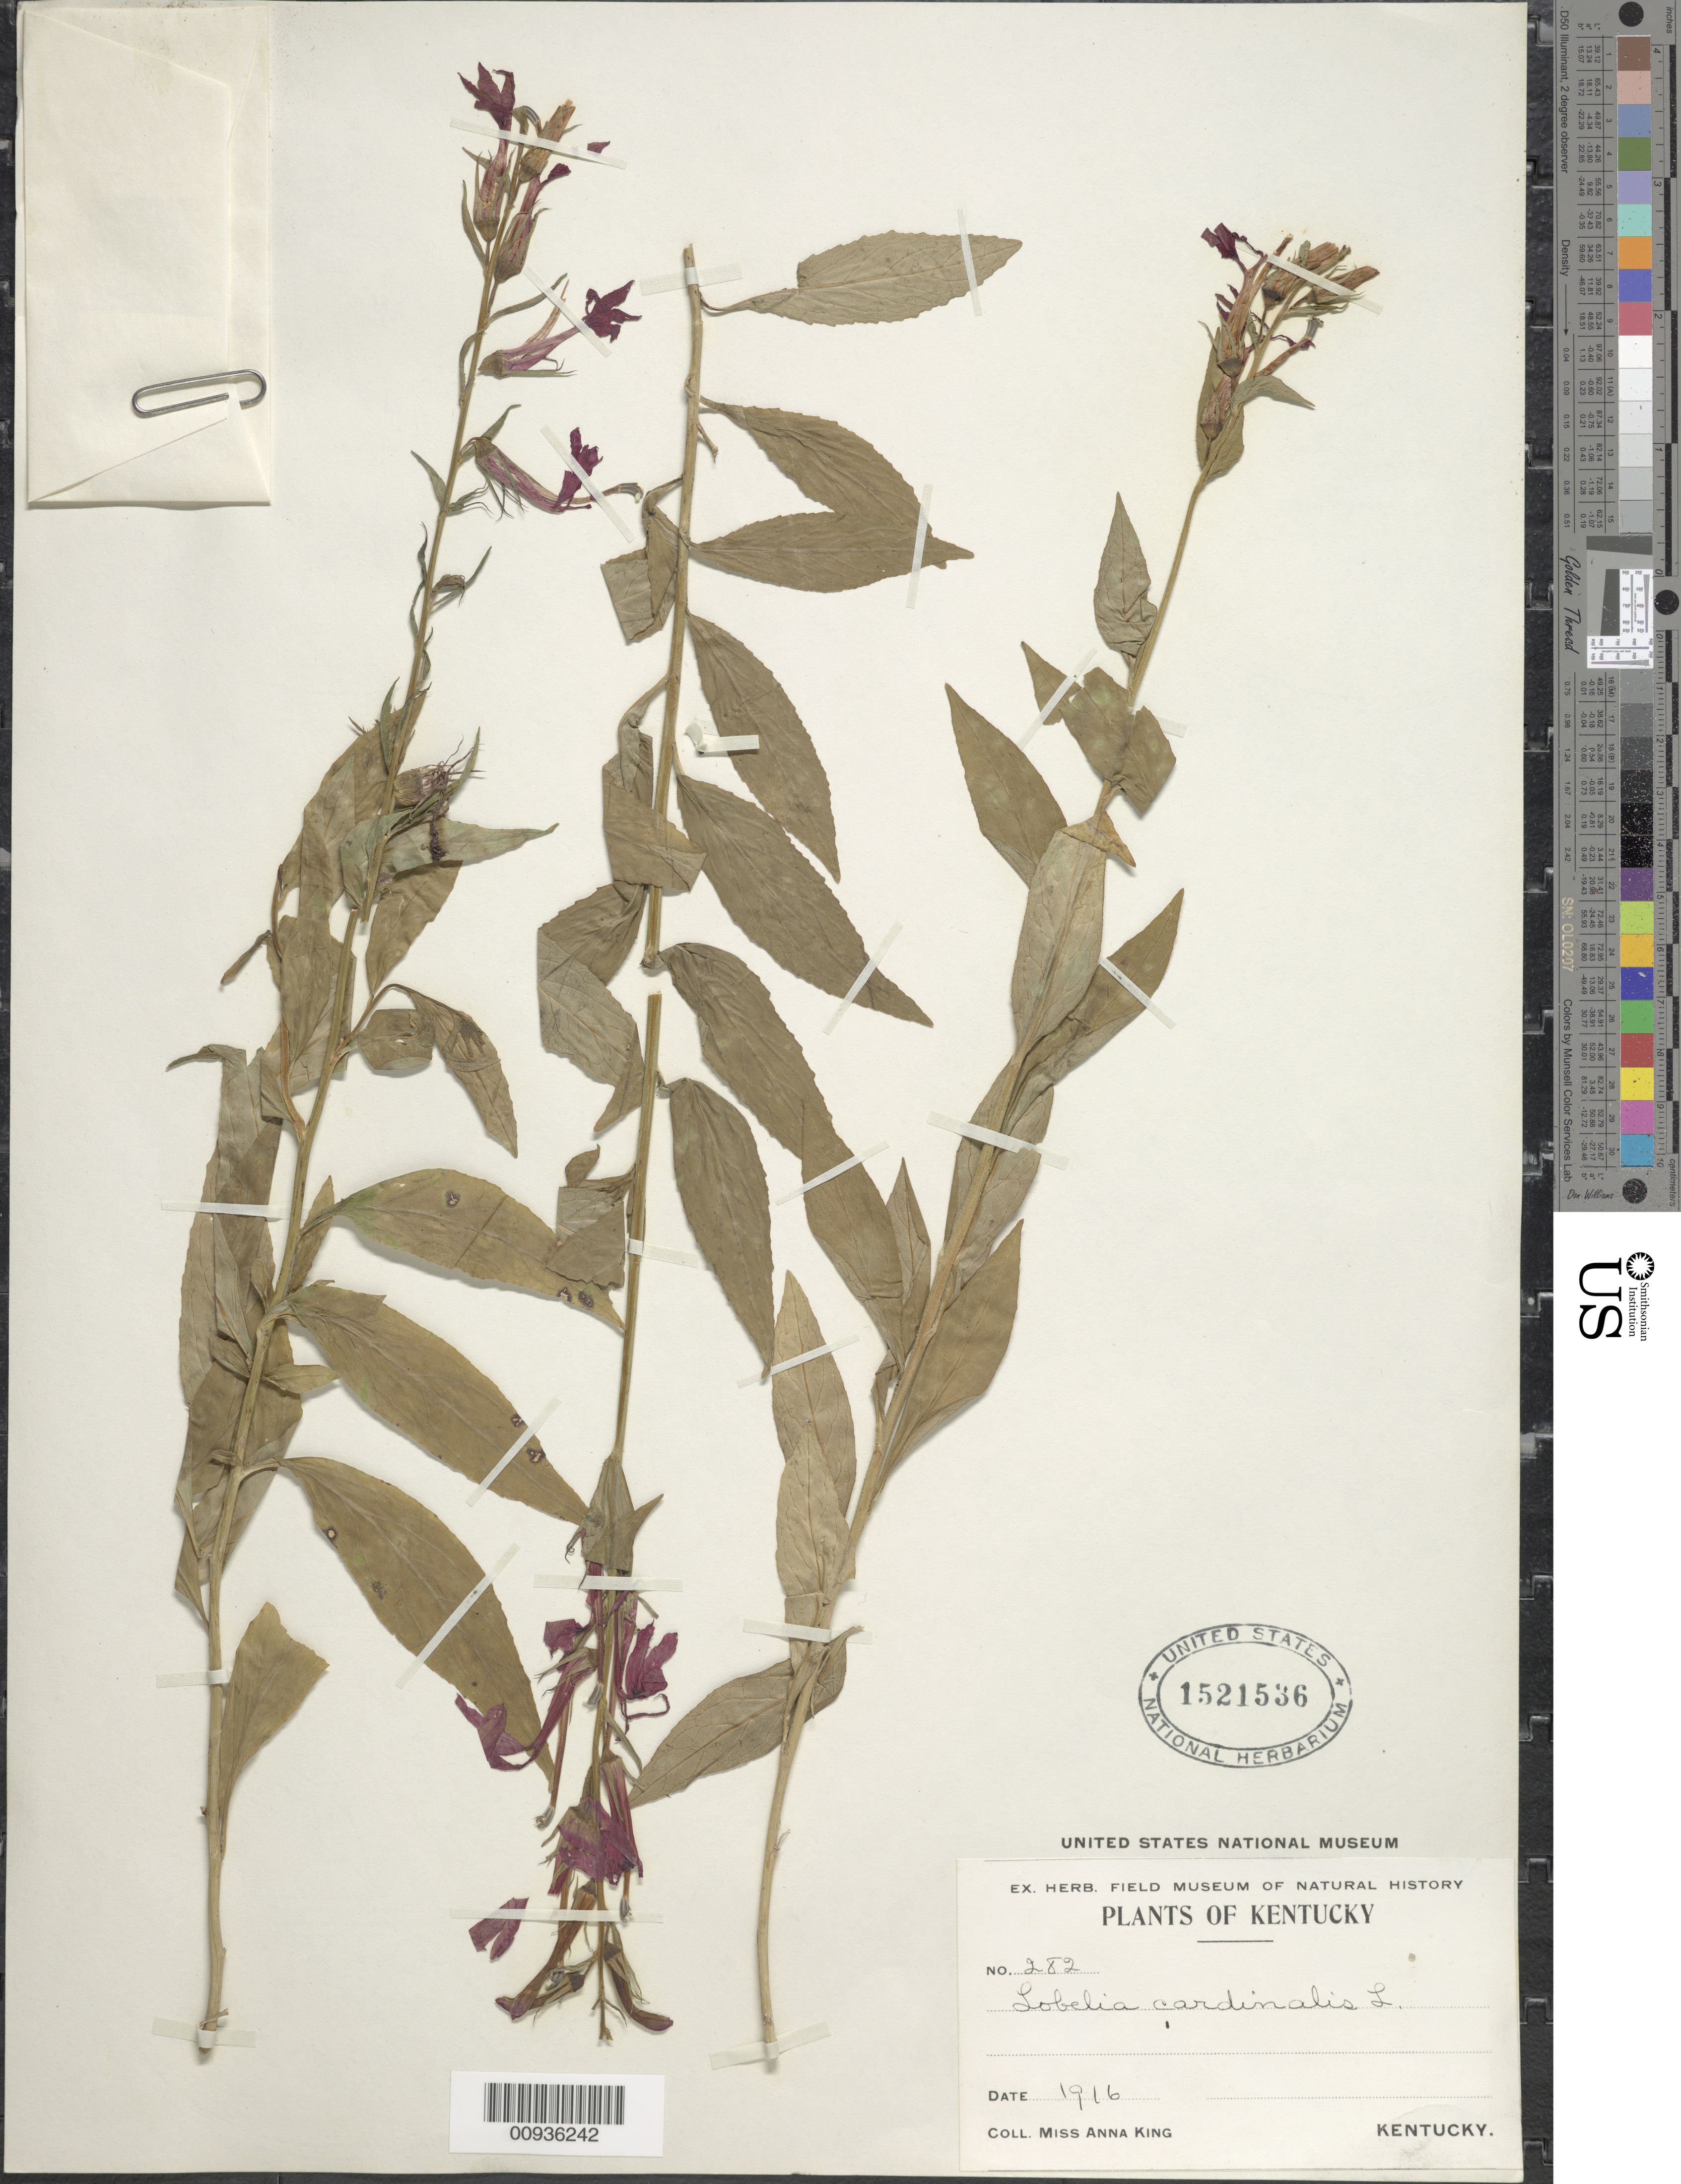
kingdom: Plantae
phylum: Tracheophyta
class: Magnoliopsida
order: Asterales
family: Campanulaceae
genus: Lobelia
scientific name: Lobelia cardinalis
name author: L.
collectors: A. King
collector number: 282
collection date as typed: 1916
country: United States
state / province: Kentucky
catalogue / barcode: US 1521536